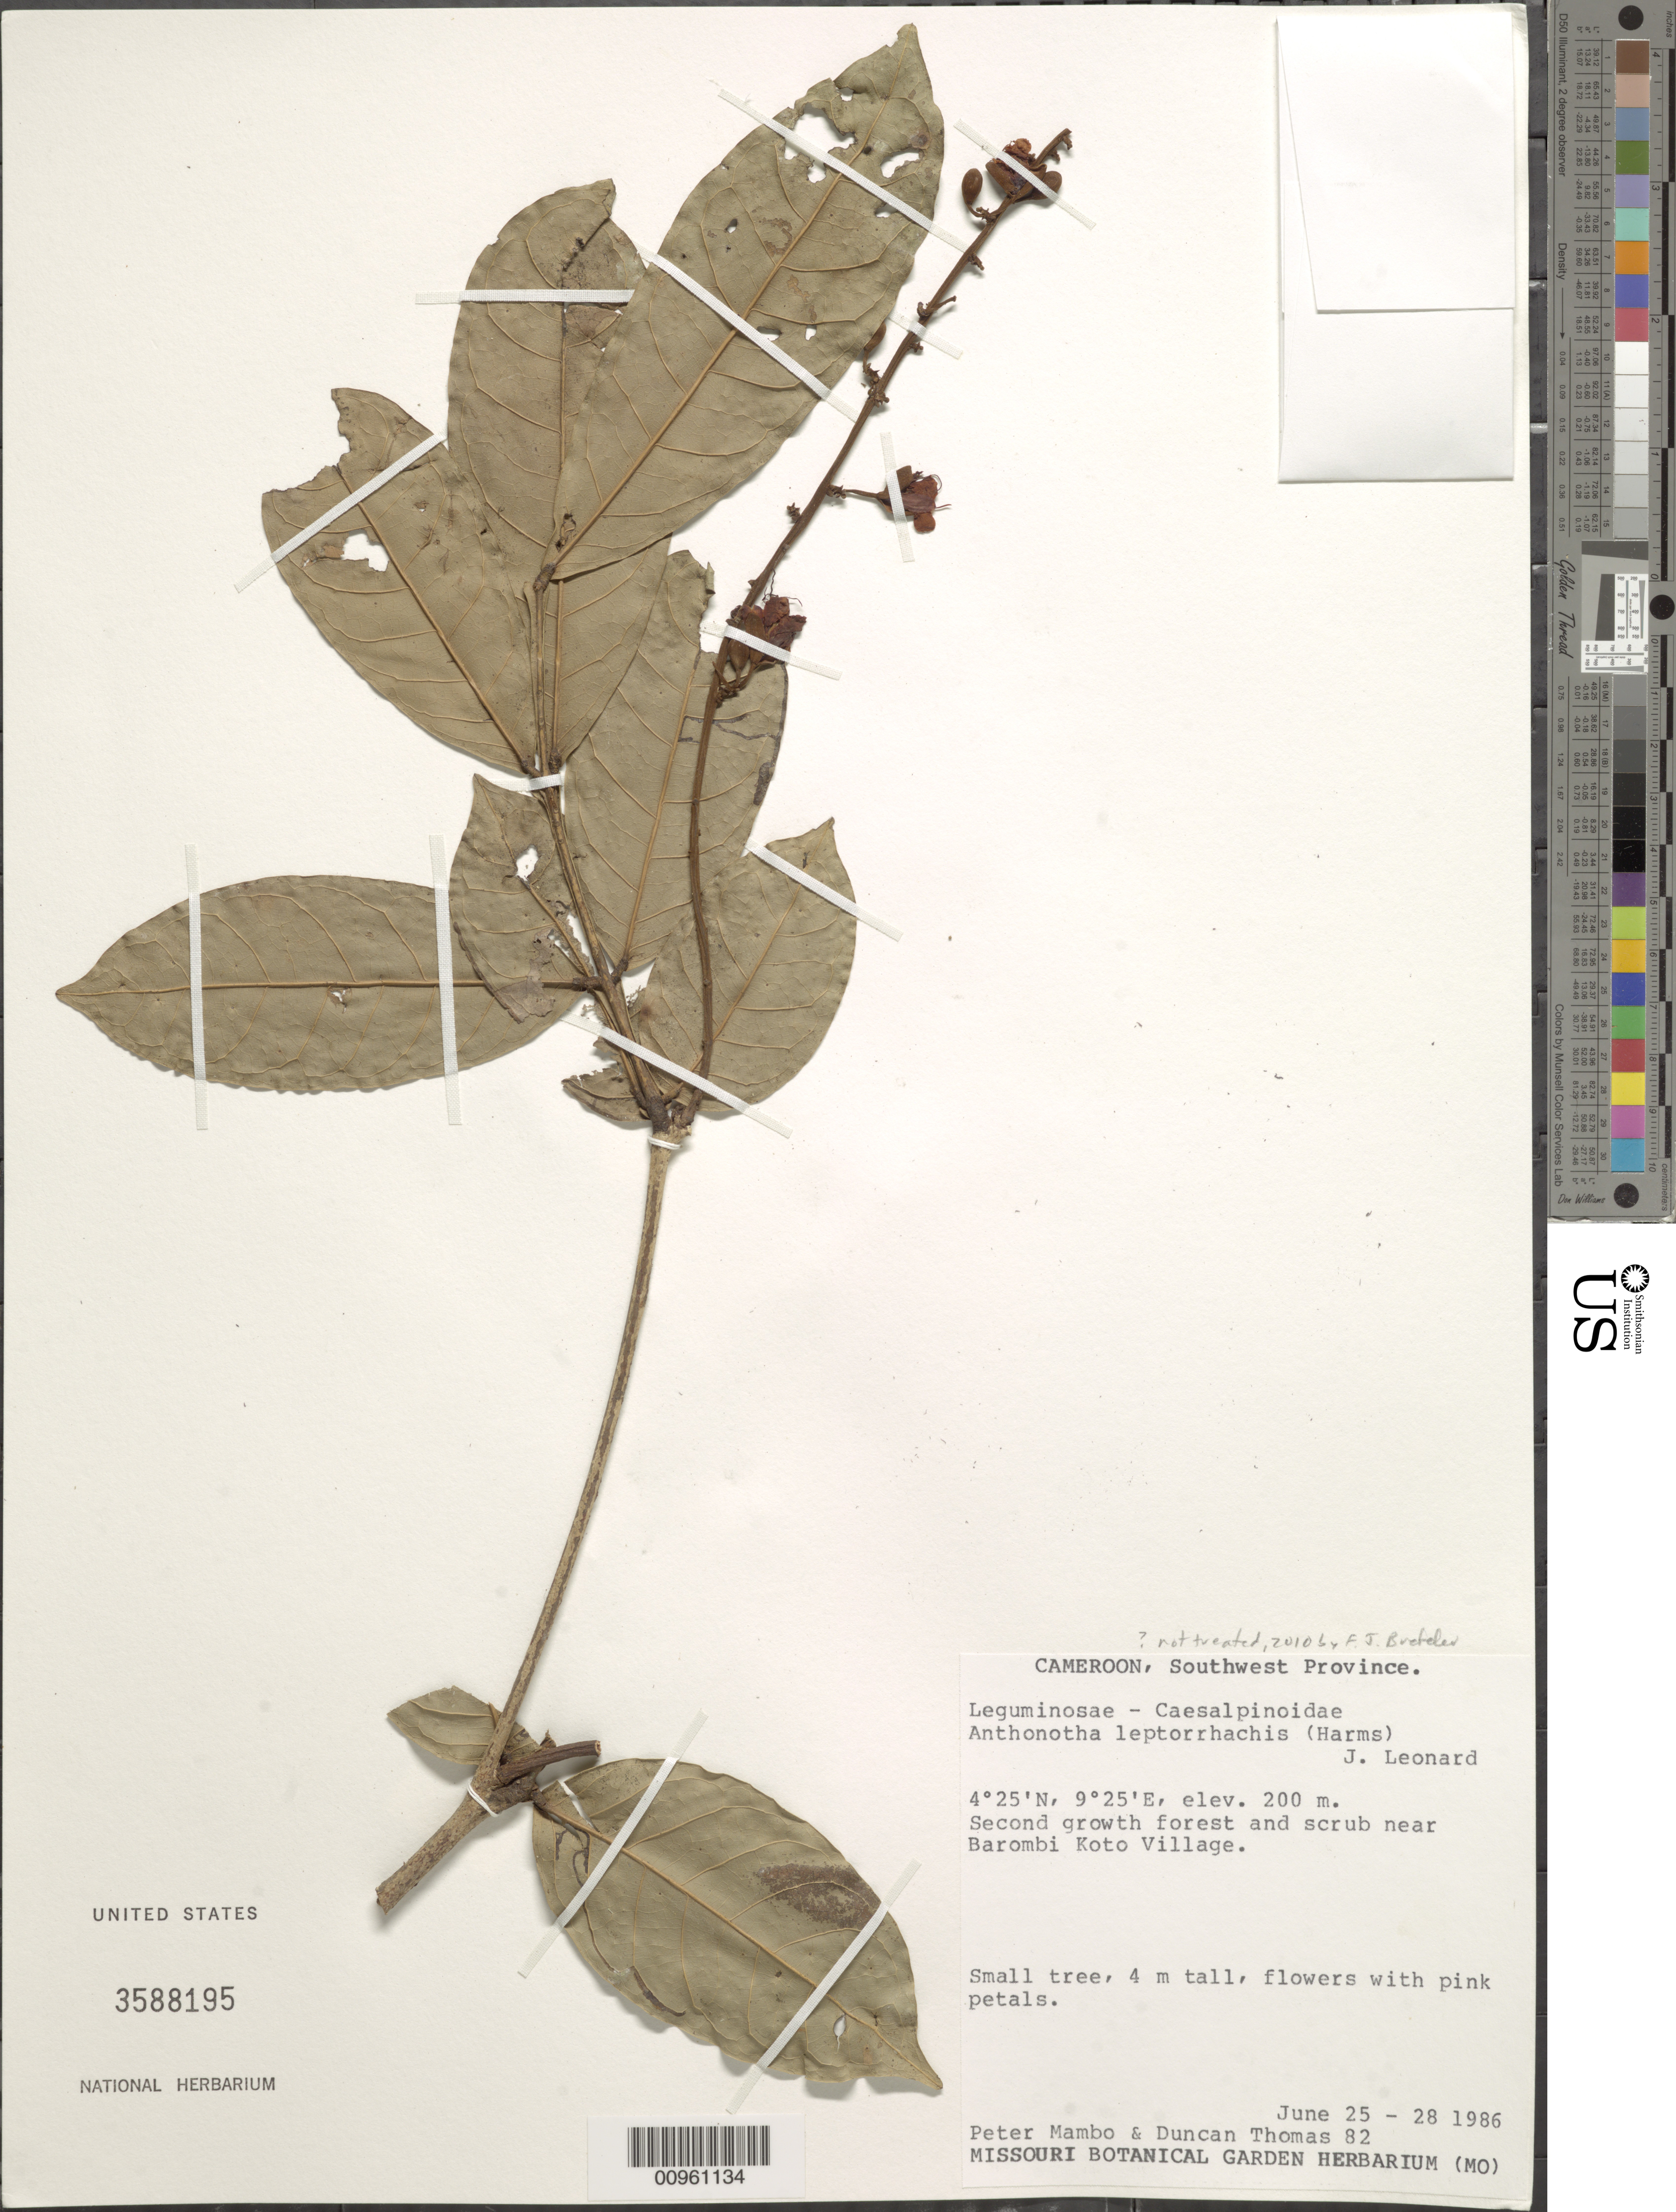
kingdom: Plantae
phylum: Tracheophyta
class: Magnoliopsida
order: Fabales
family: Fabaceae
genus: Anthonotha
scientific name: Anthonotha leptorrhachis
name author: (Harms) J. Léonard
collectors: P. Mambo & D. W. Thomas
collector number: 82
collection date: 1986-06-25/1986-06-28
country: Cameroon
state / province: Sud-Ouest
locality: near Barombi Koto village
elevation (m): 200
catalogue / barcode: US 3588195